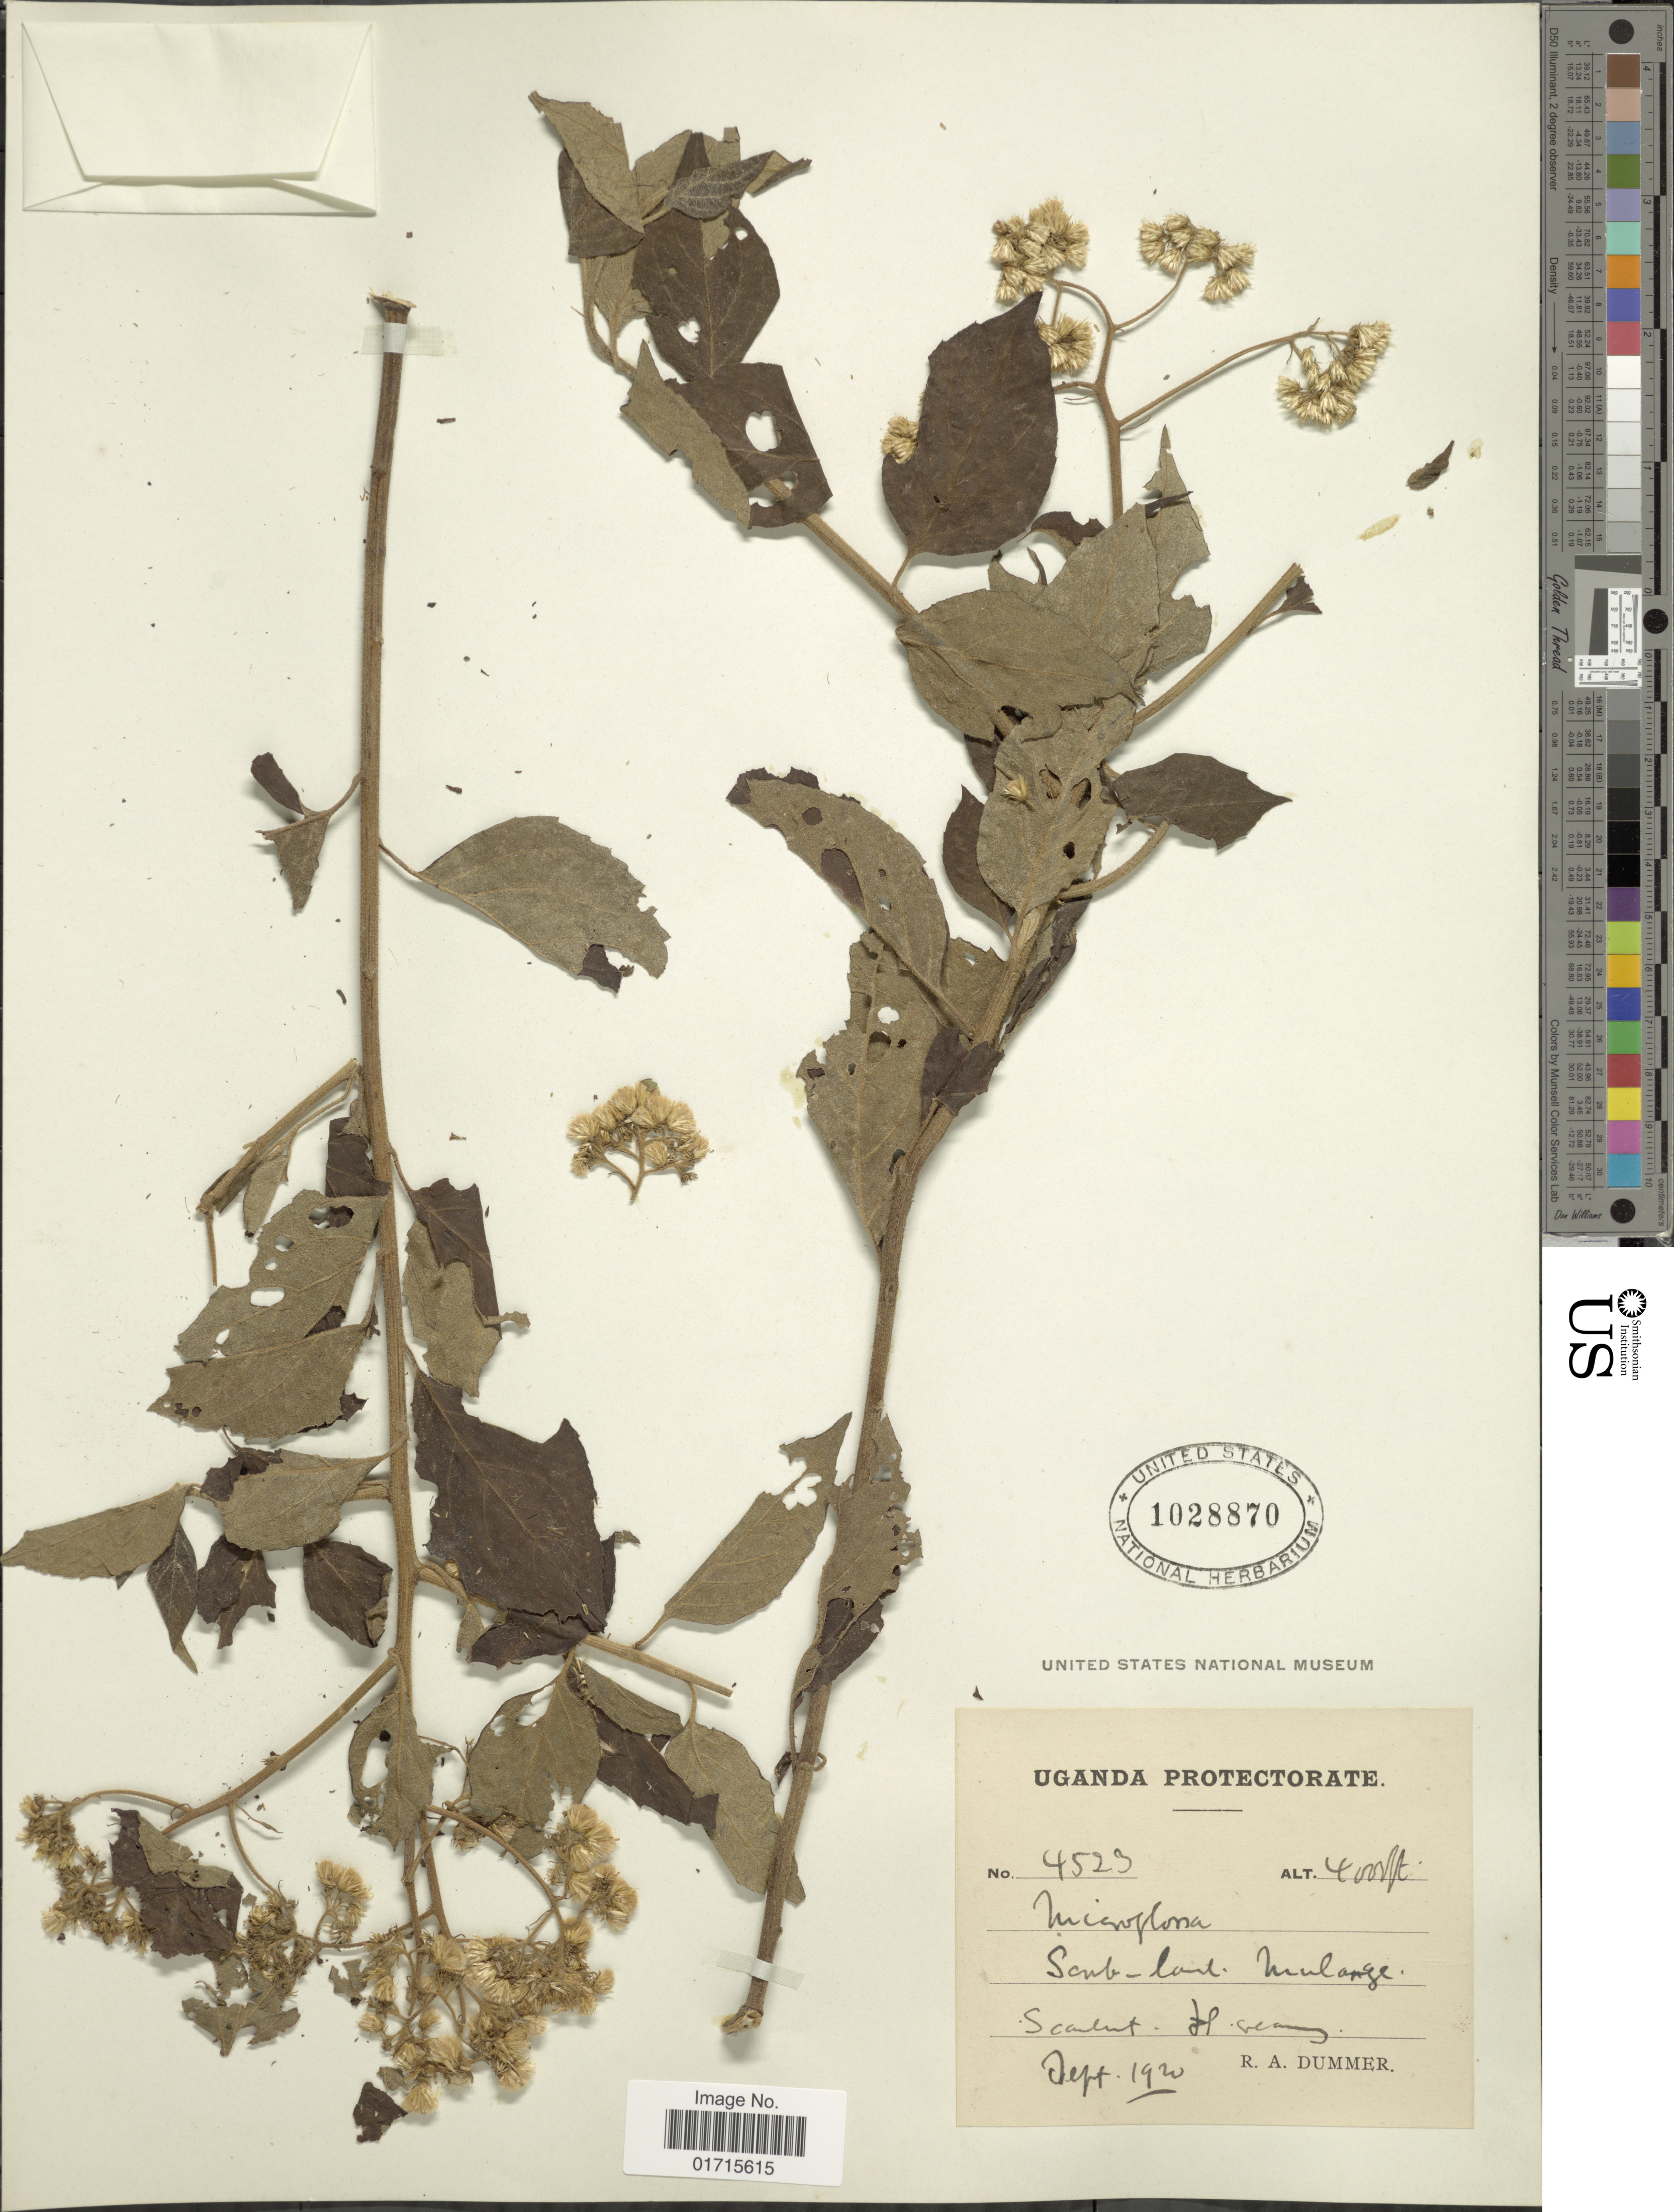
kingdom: Plantae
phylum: Tracheophyta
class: Magnoliopsida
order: Asterales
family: Asteraceae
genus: Microglossa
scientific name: Microglossa sp.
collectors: R. Dümmer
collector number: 4523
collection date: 1920-09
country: Uganda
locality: Uganda. Mulange.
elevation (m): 1219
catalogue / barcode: US 1028870